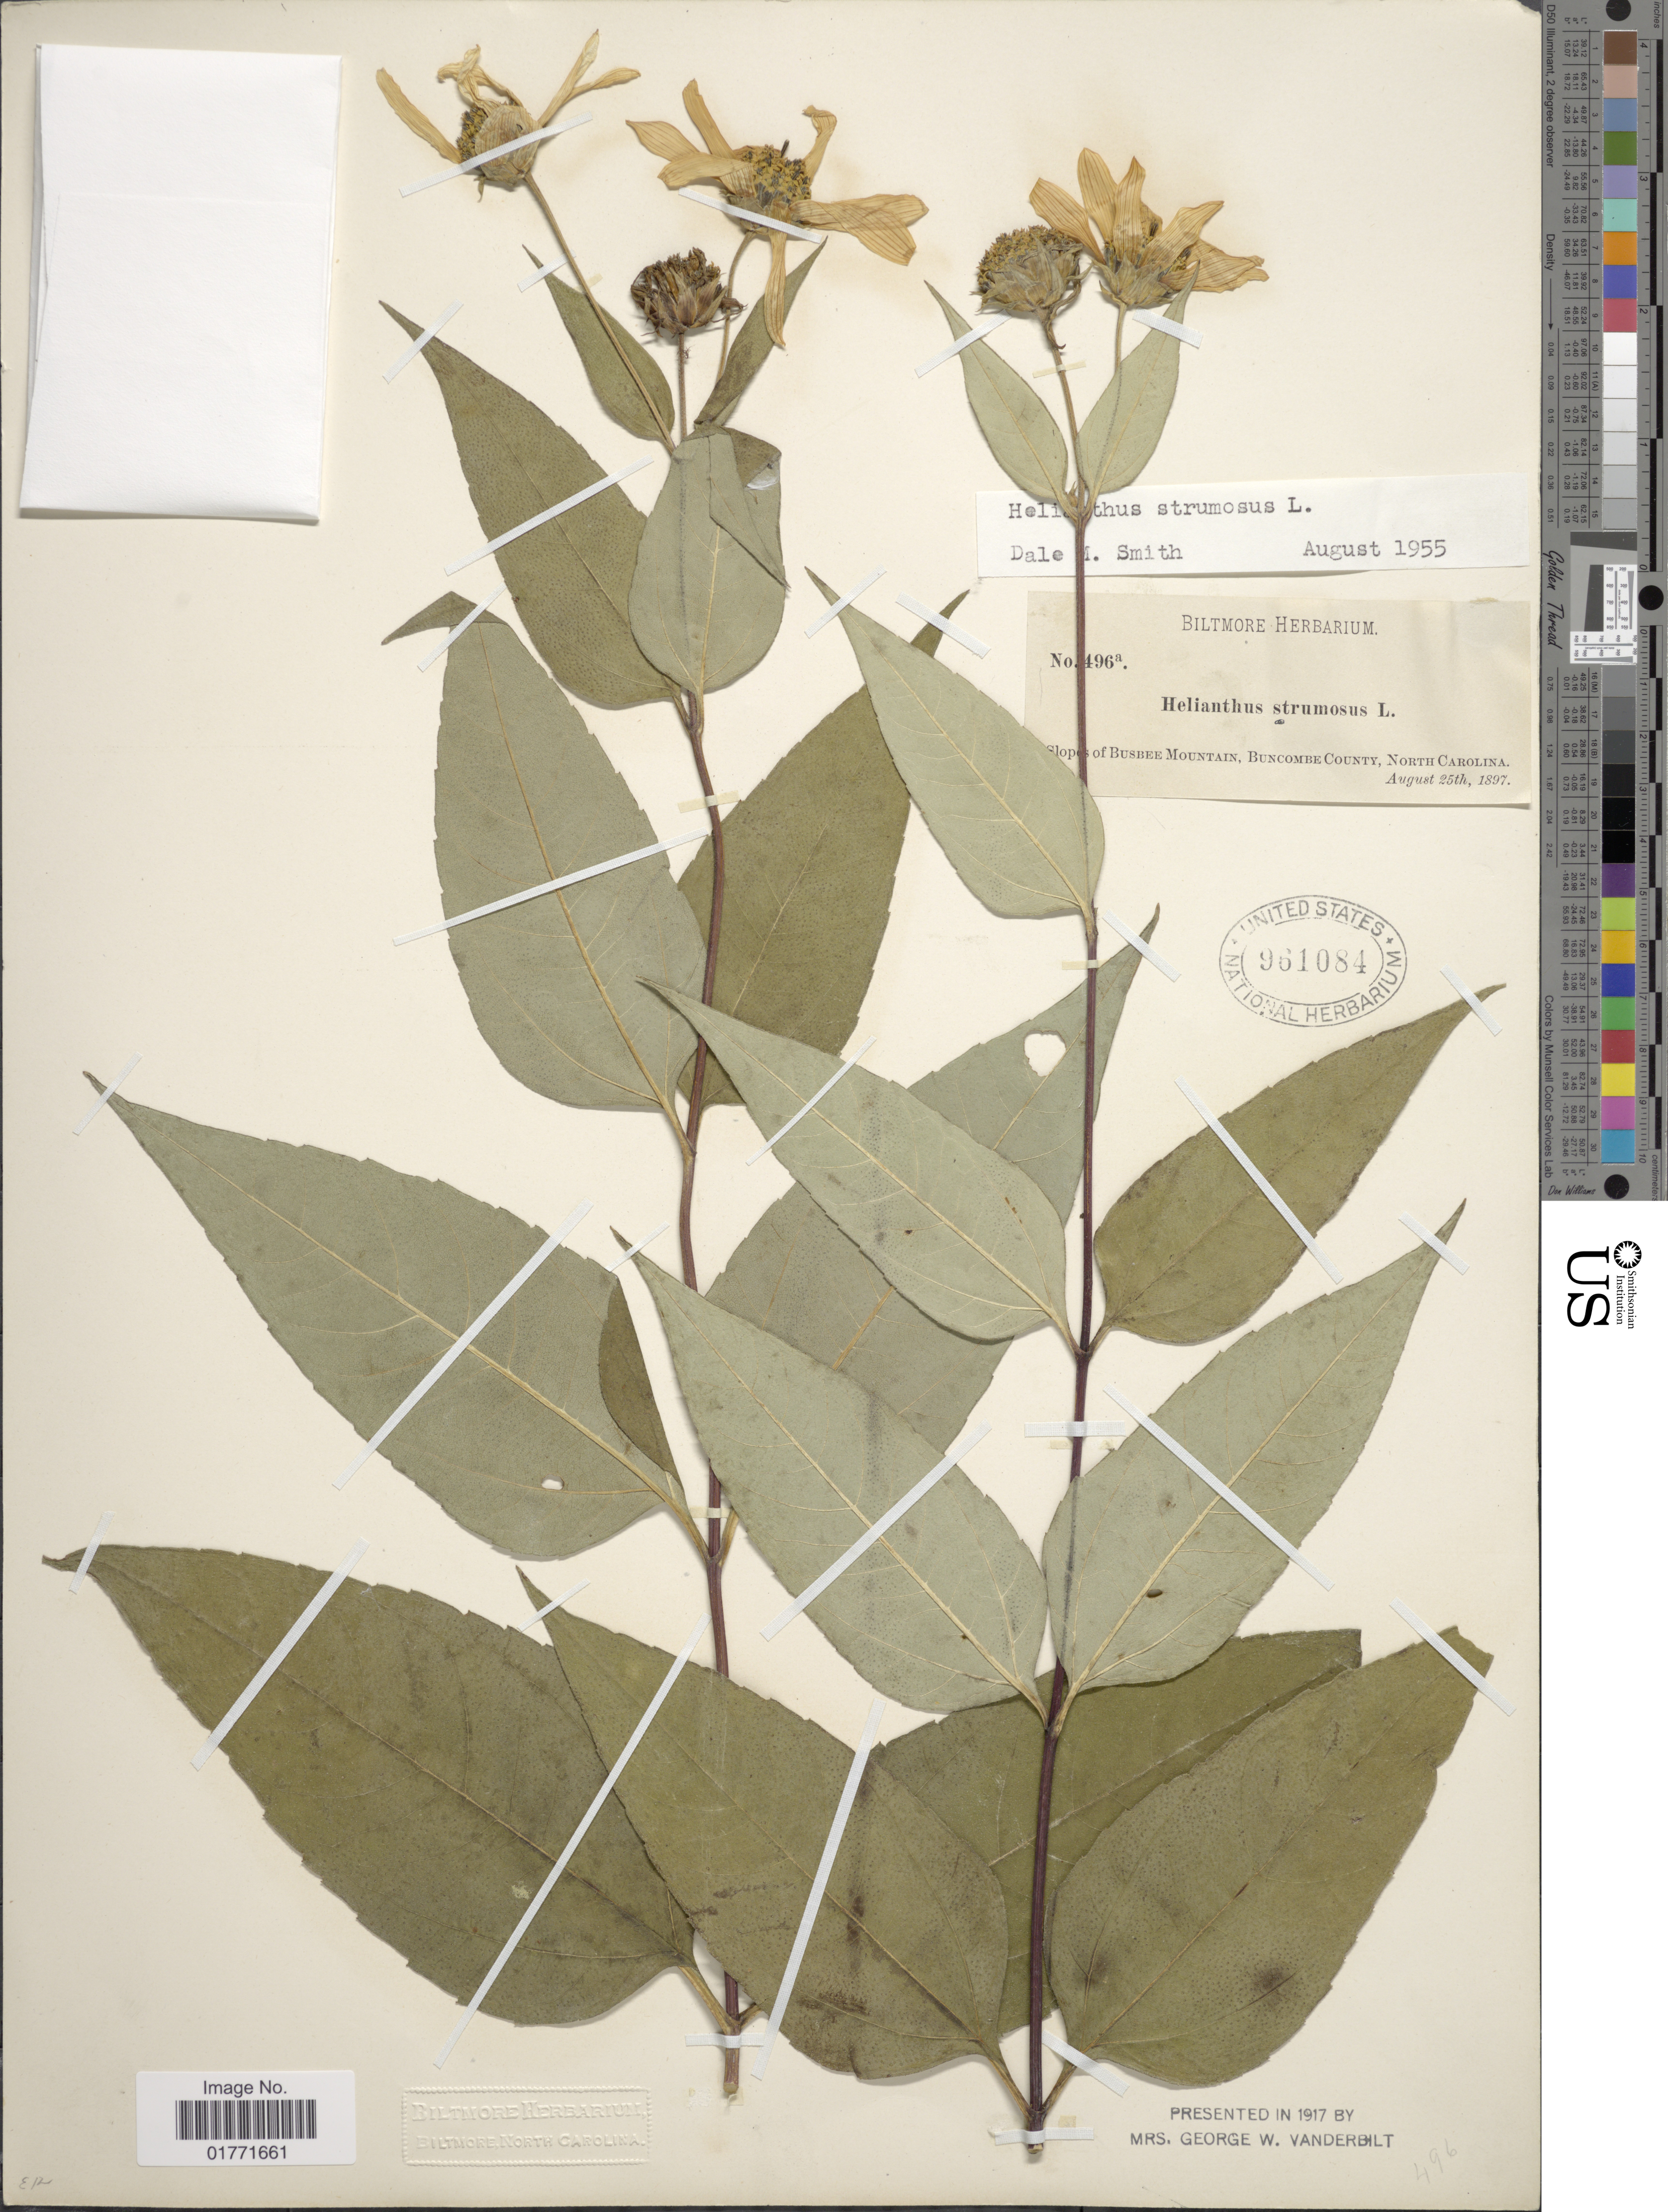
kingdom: Plantae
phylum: Tracheophyta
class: Magnoliopsida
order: Asterales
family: Asteraceae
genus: Helianthus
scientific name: Helianthus strumosus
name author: L.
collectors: ex herb. Biltmore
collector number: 496a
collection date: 1897-08-25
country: United States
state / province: North Carolina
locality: Slopes of Busbee Mountain. Buncombe County, North Carolina.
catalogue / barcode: US 961084